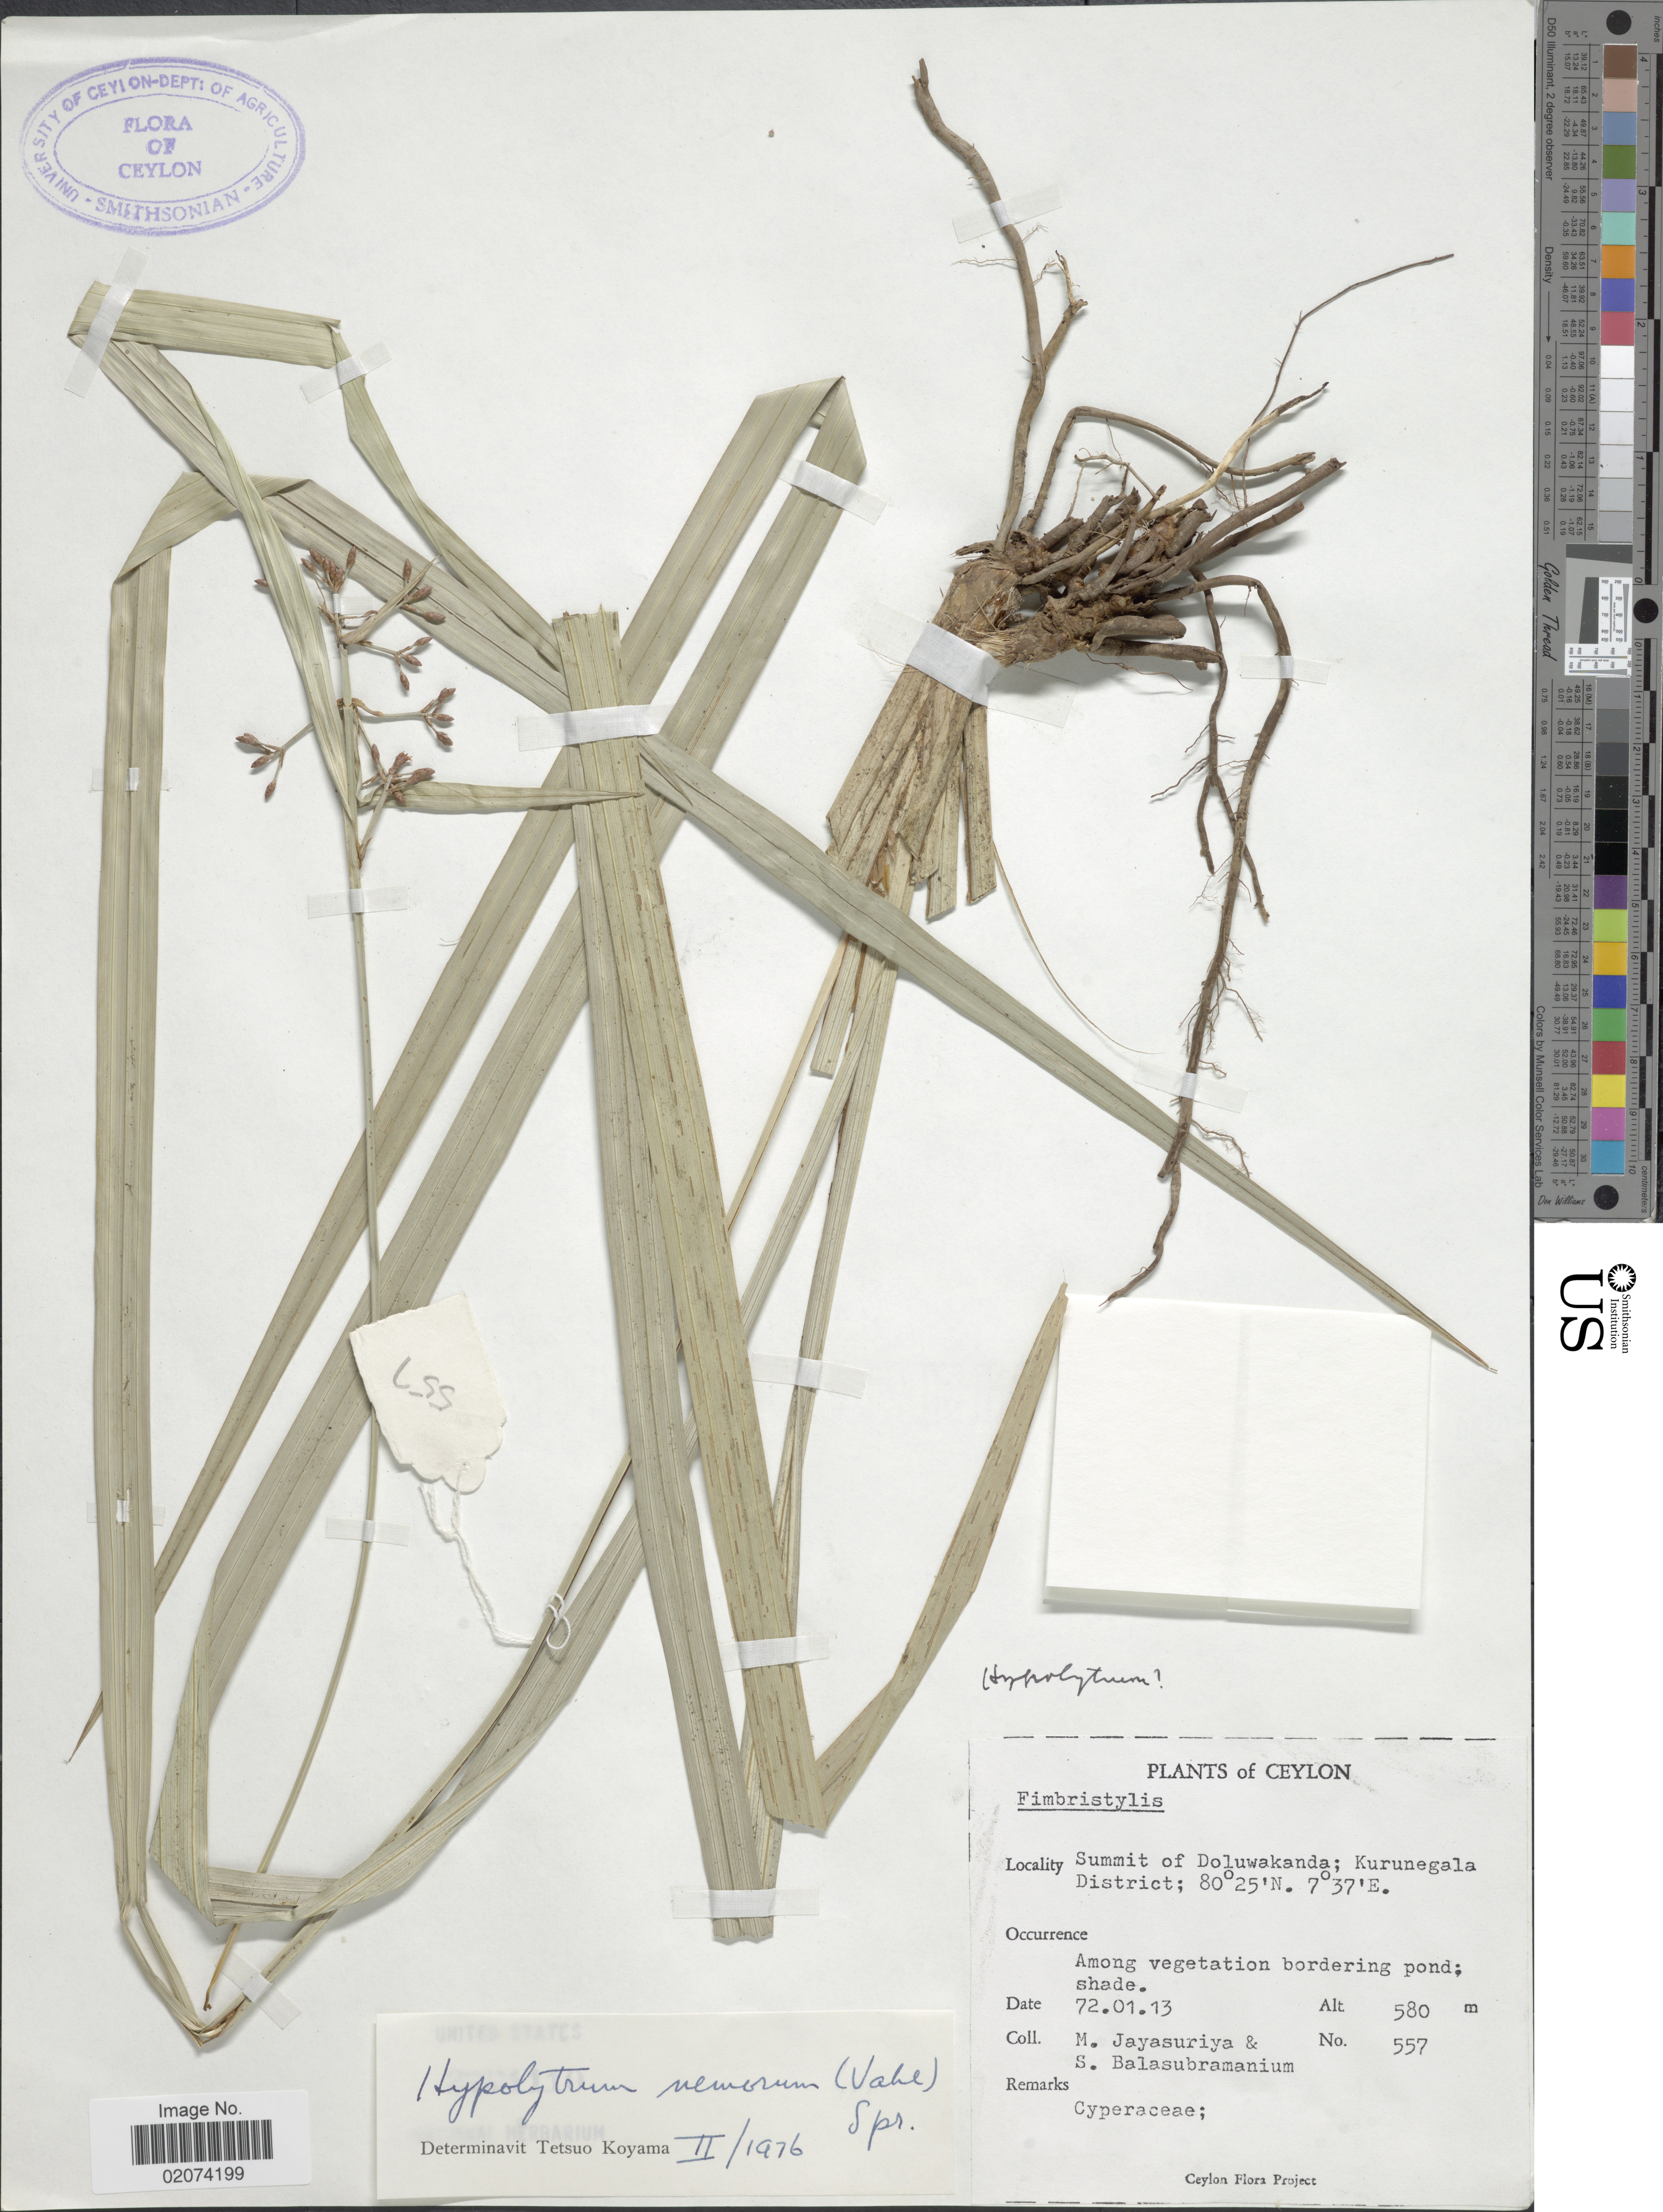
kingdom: Plantae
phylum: Tracheophyta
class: Liliopsida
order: Poales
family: Cyperaceae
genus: Hypolytrum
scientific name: Hypolytrum nemorum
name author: (Vahl) Spreng.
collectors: M. Jayasuriya & S. Balasubramanium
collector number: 557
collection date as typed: Transcribed d/m/y: 13/1/72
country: Sri Lanka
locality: Ceylon, Summit of Doluwakanda; Kurunegala District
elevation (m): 580